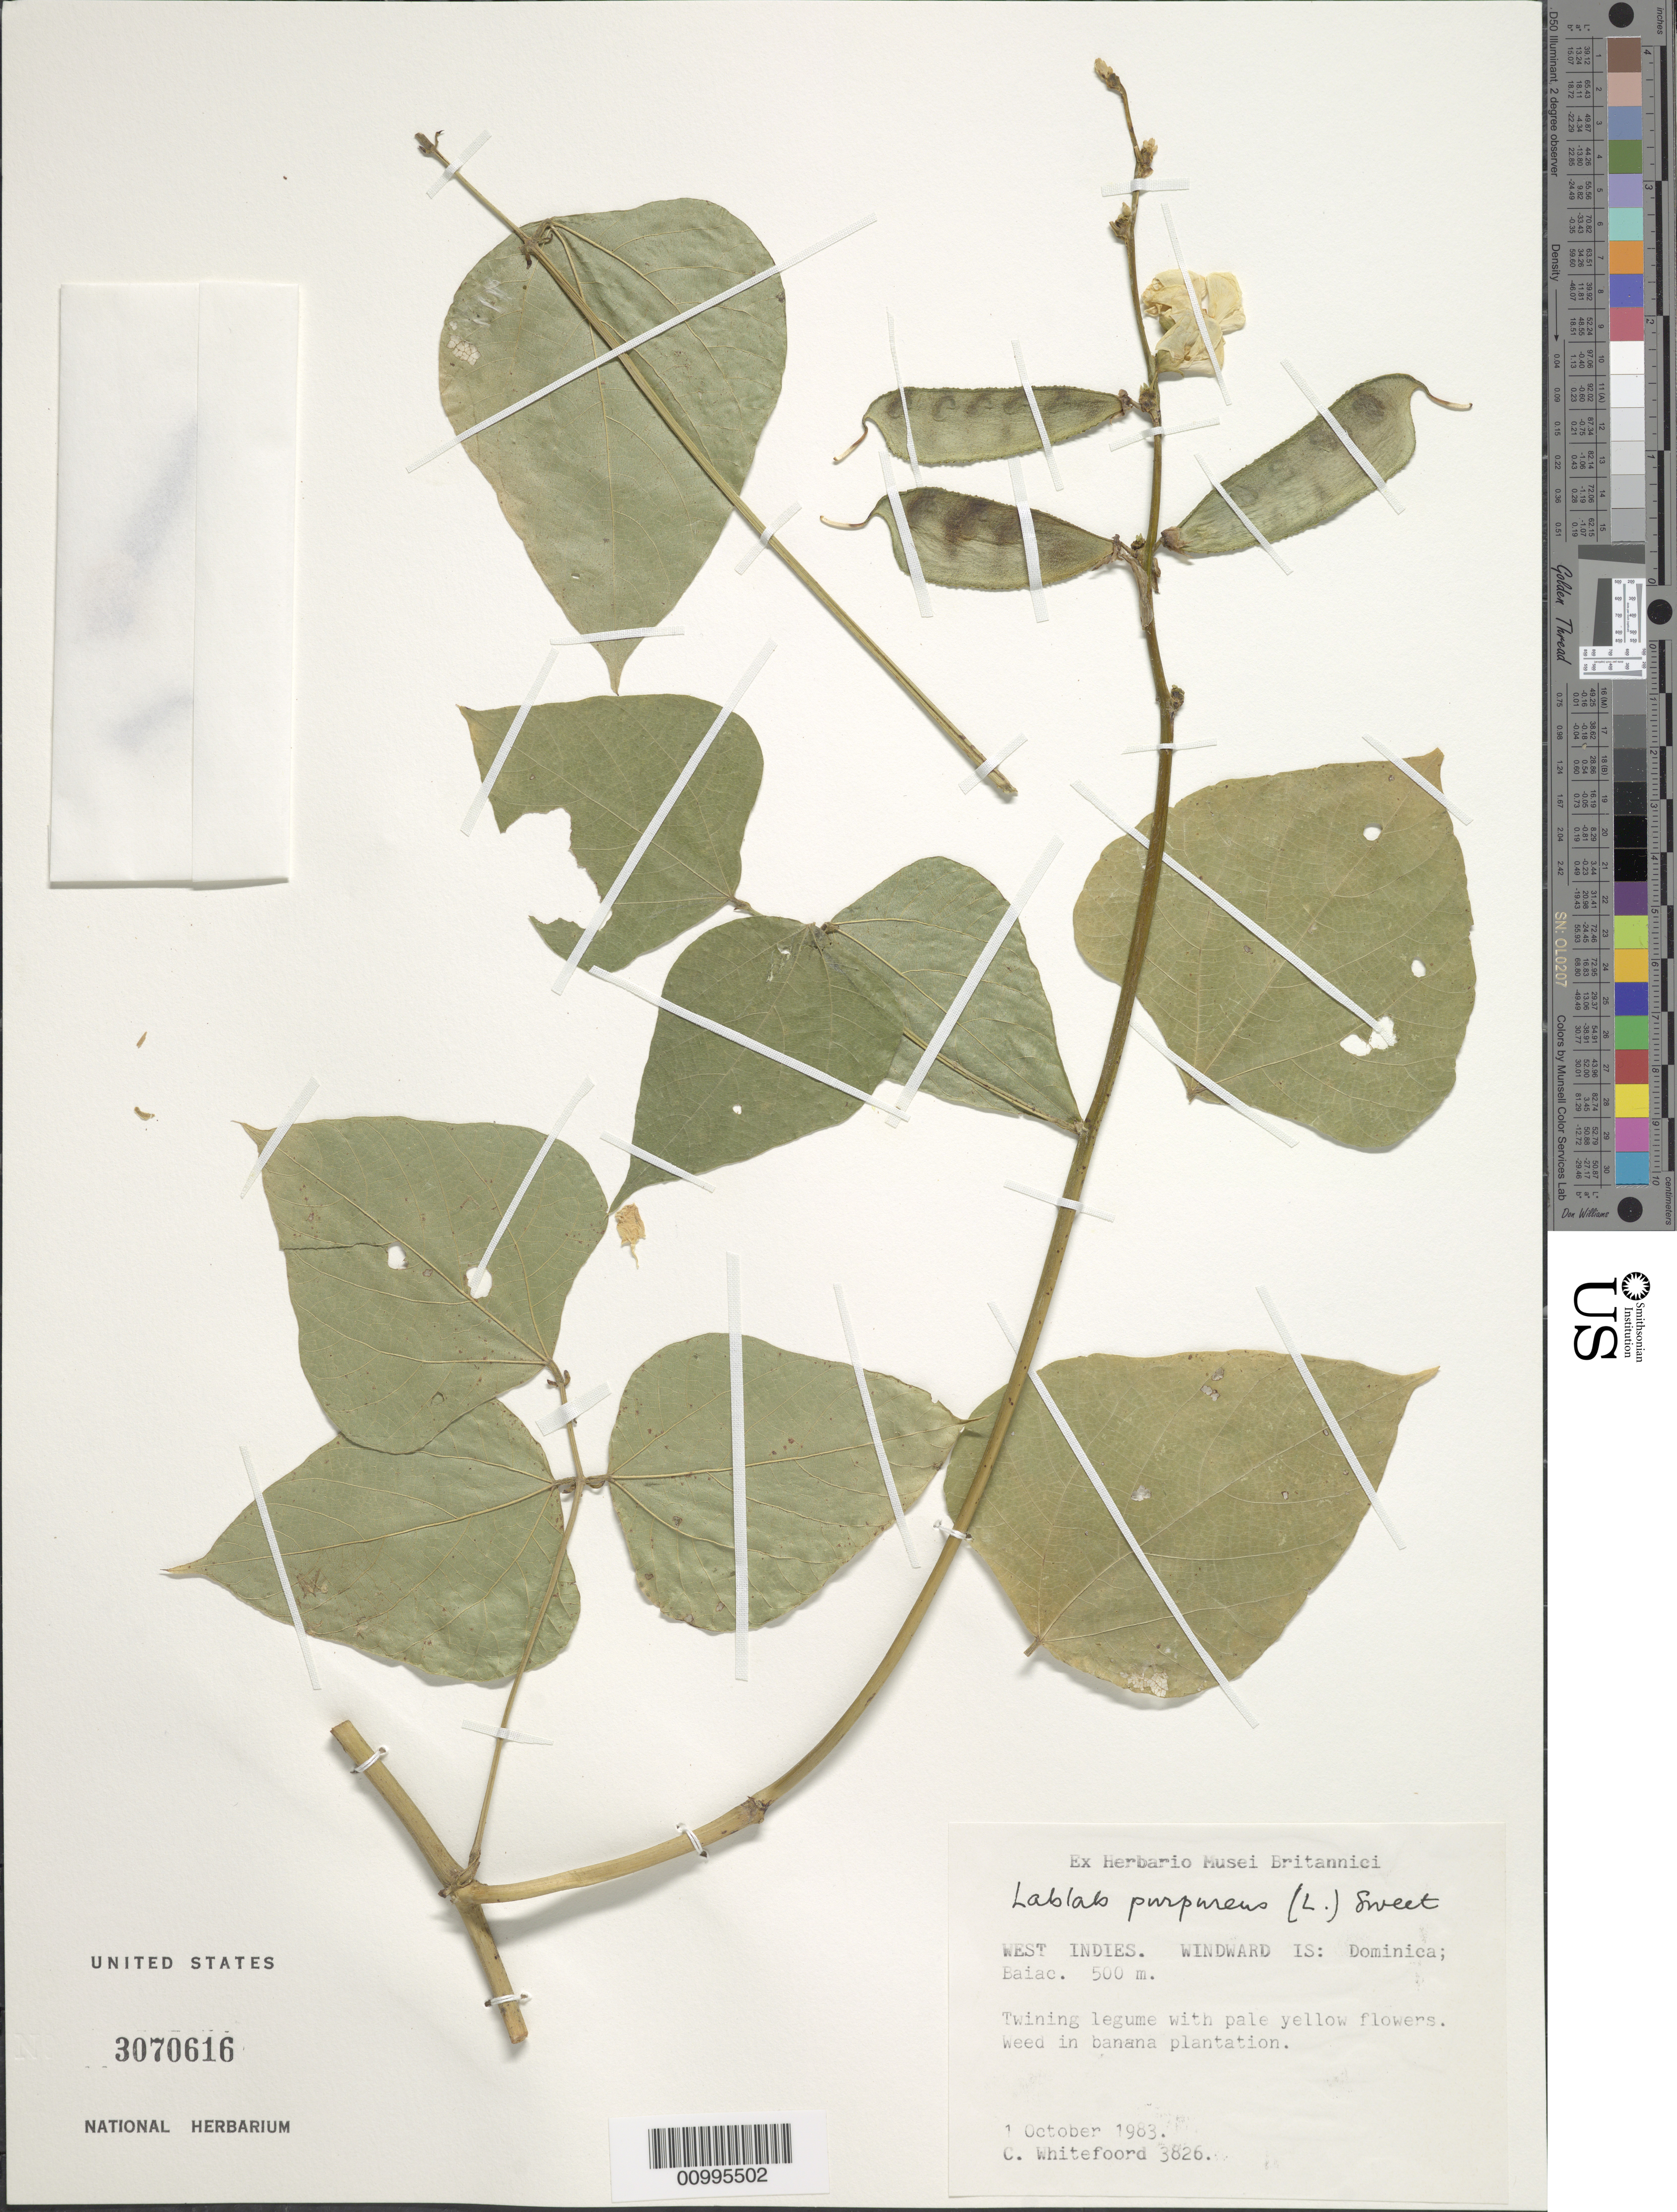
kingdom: Plantae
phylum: Tracheophyta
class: Magnoliopsida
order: Fabales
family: Fabaceae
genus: Lablab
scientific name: Lablab purpureus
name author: (L.) Sweet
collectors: C. Whitefoord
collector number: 3826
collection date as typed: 01 Oct 1983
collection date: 1983-10-01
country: Dominica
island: Dominica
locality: Baiac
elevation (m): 500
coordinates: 0 N, 0 E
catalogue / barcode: US 3070616